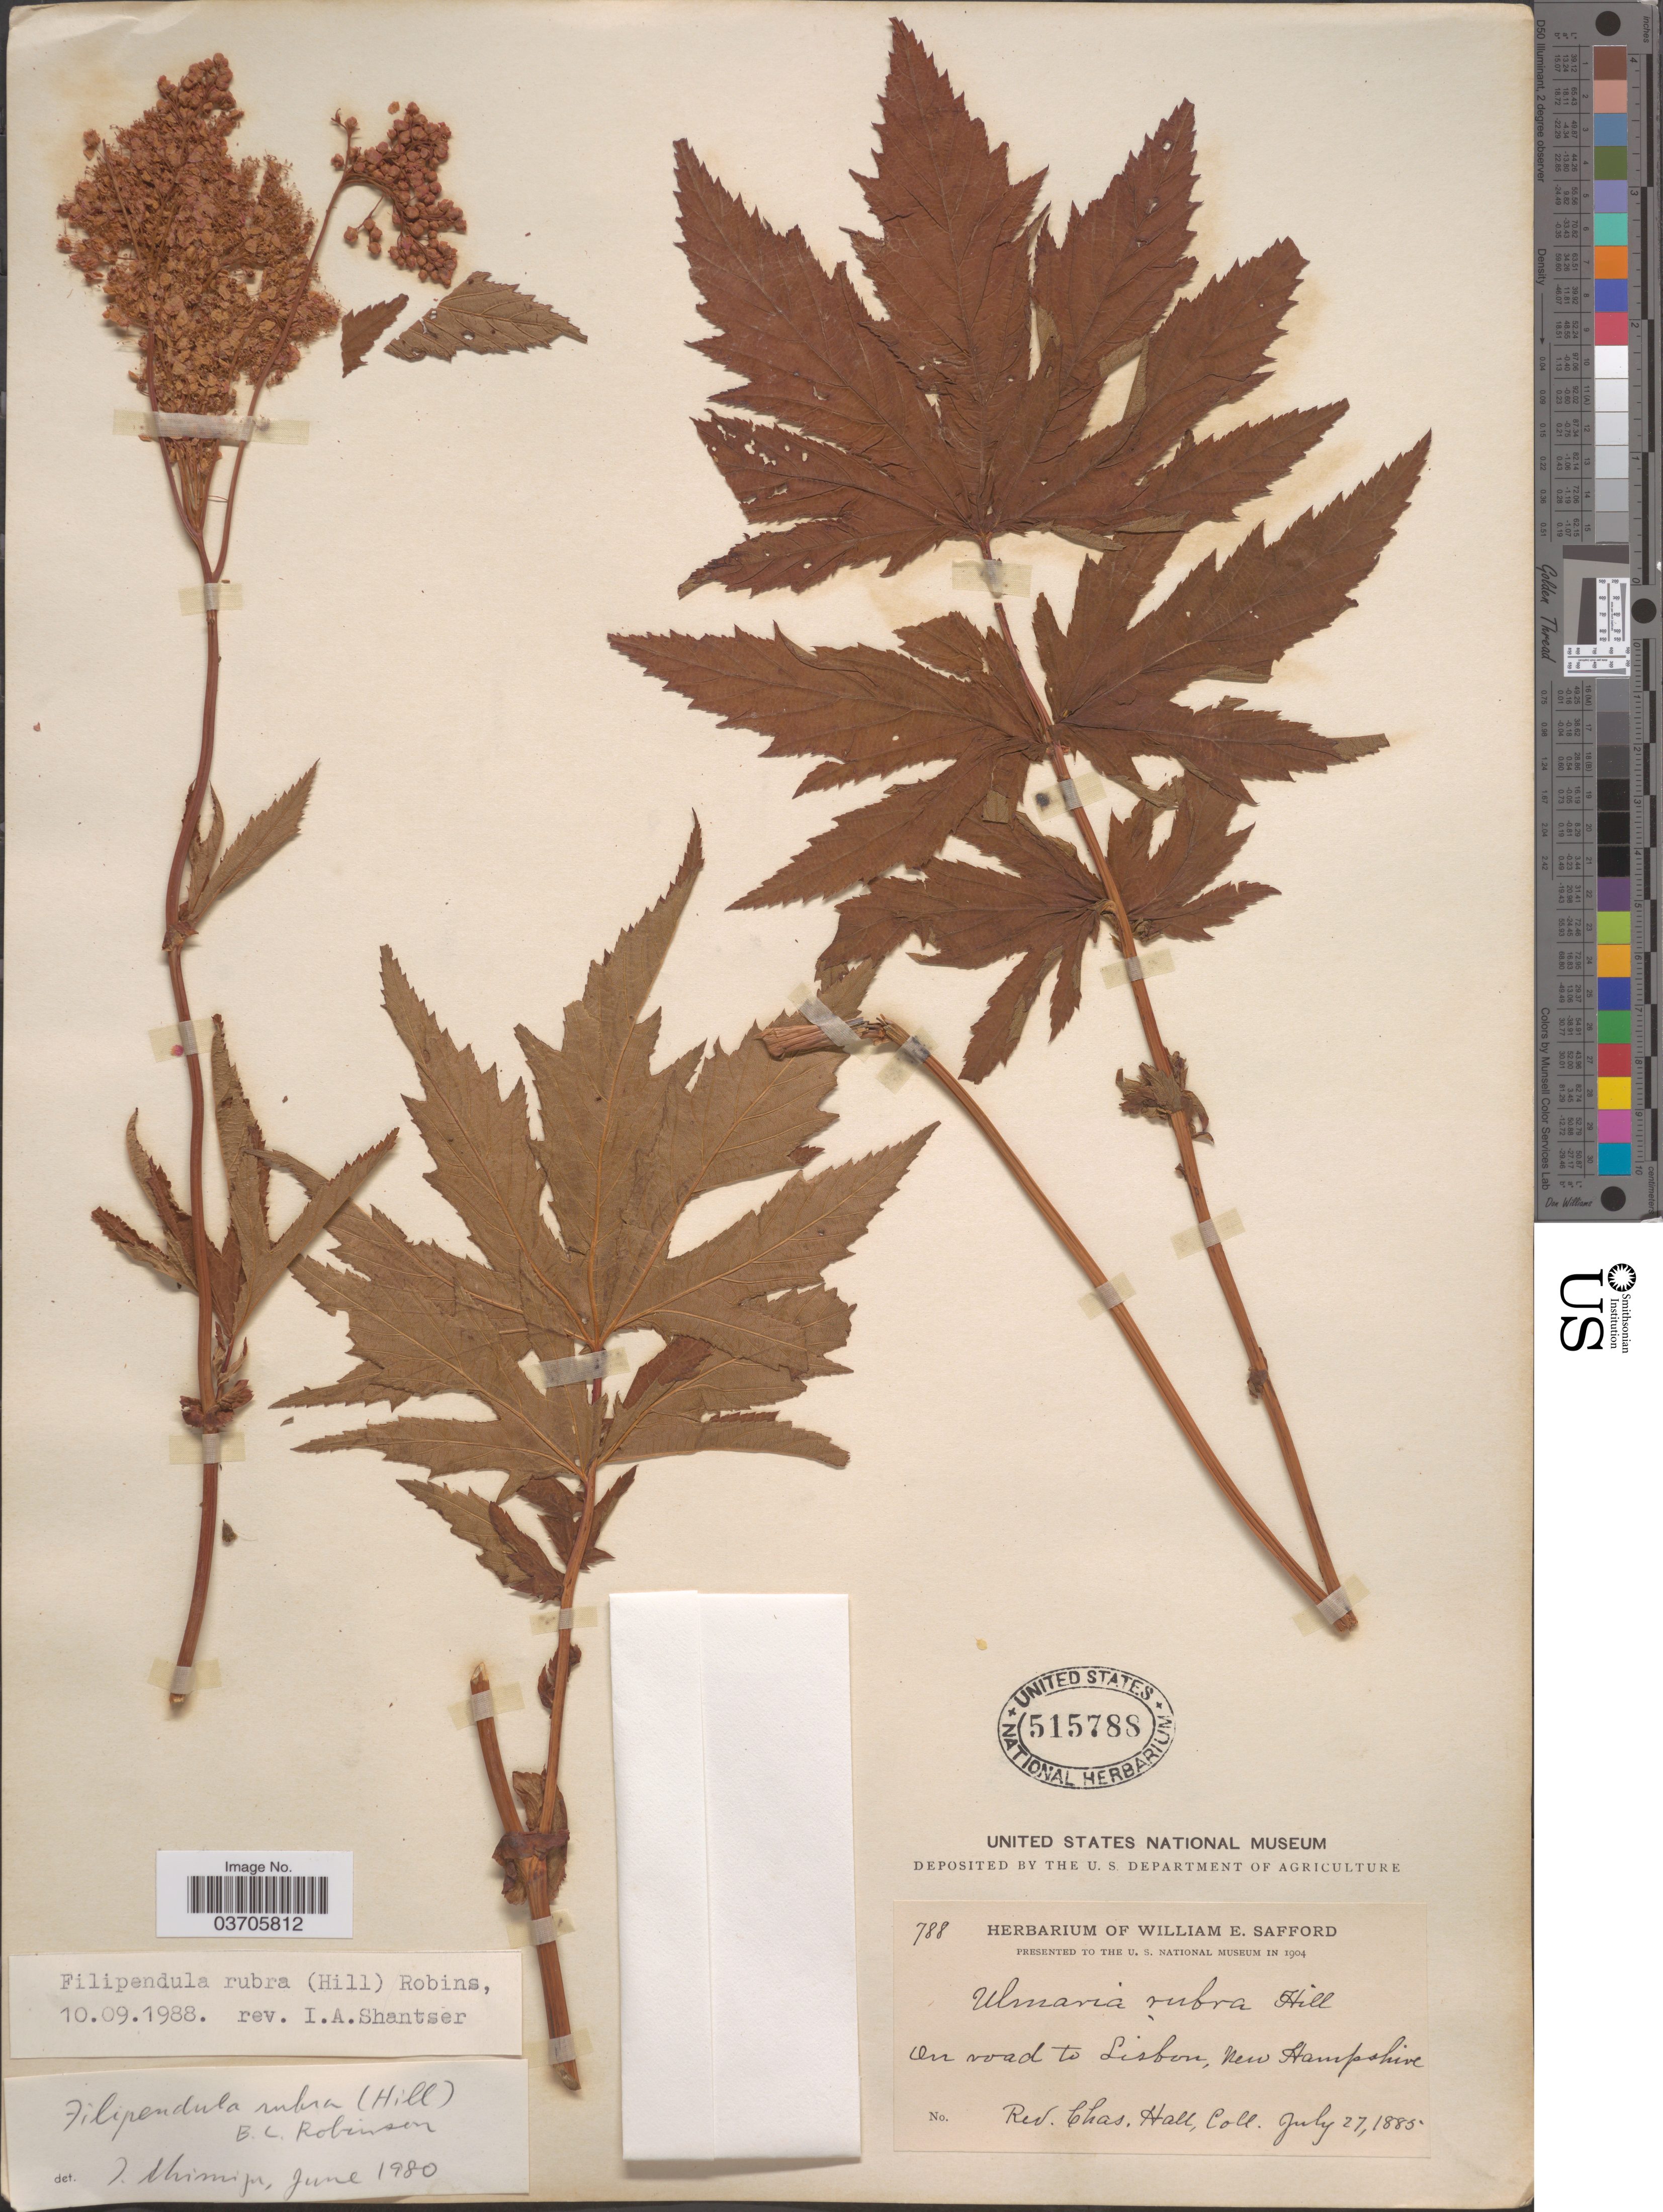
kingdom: Plantae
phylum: Tracheophyta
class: Magnoliopsida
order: Rosales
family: Rosaceae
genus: Filipendula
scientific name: Filipendula rubra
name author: (Hill) B.L. Rob.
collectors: C. Hall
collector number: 788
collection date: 1885-07-27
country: United States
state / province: New Hampshire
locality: On road to Lisbon.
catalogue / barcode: US 515788